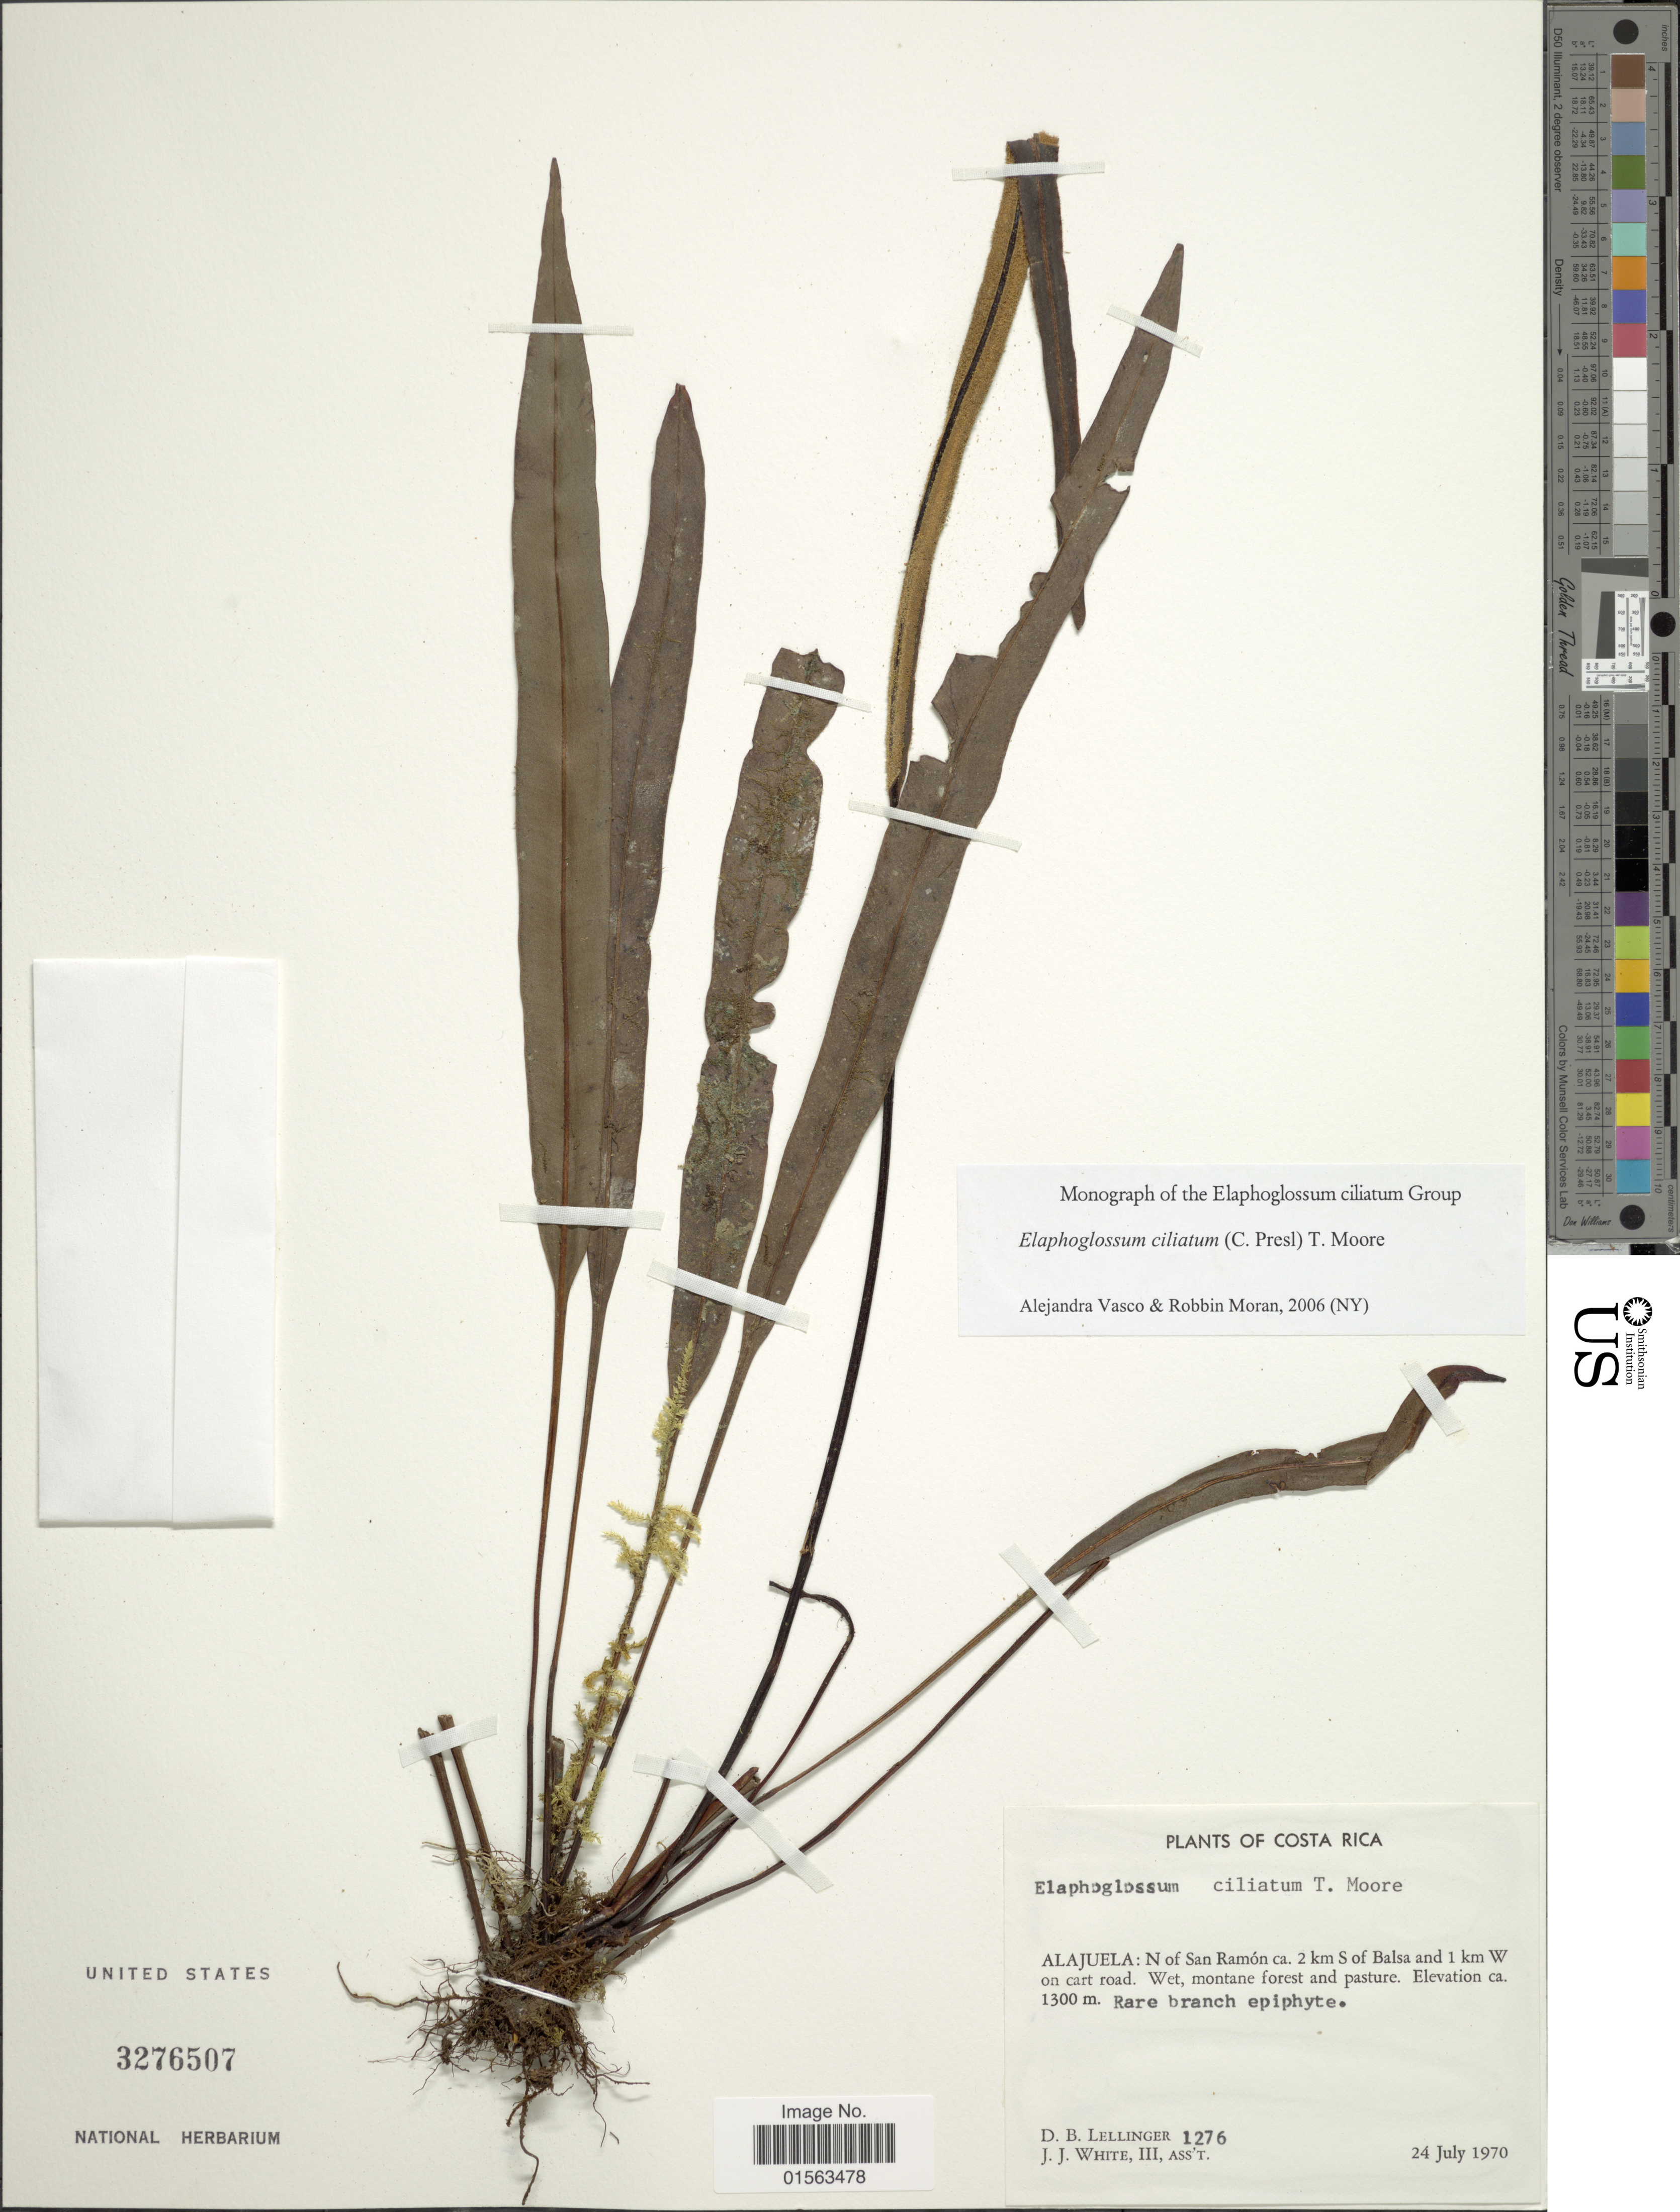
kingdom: Plantae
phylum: Tracheophyta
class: Polypodiopsida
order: Polypodiales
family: Dryopteridaceae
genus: Elaphoglossum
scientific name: Elaphoglossum ciliatum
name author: (C. Presl) T. Moore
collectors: D. B. Lellinger & J. J. White III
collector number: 1276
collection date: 1970-07-24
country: Costa Rica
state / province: Alajuela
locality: Alajuela: N of San Ramon ca. 2 km S of Balsa and 1 km W on cart road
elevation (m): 1300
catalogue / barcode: US 3276507